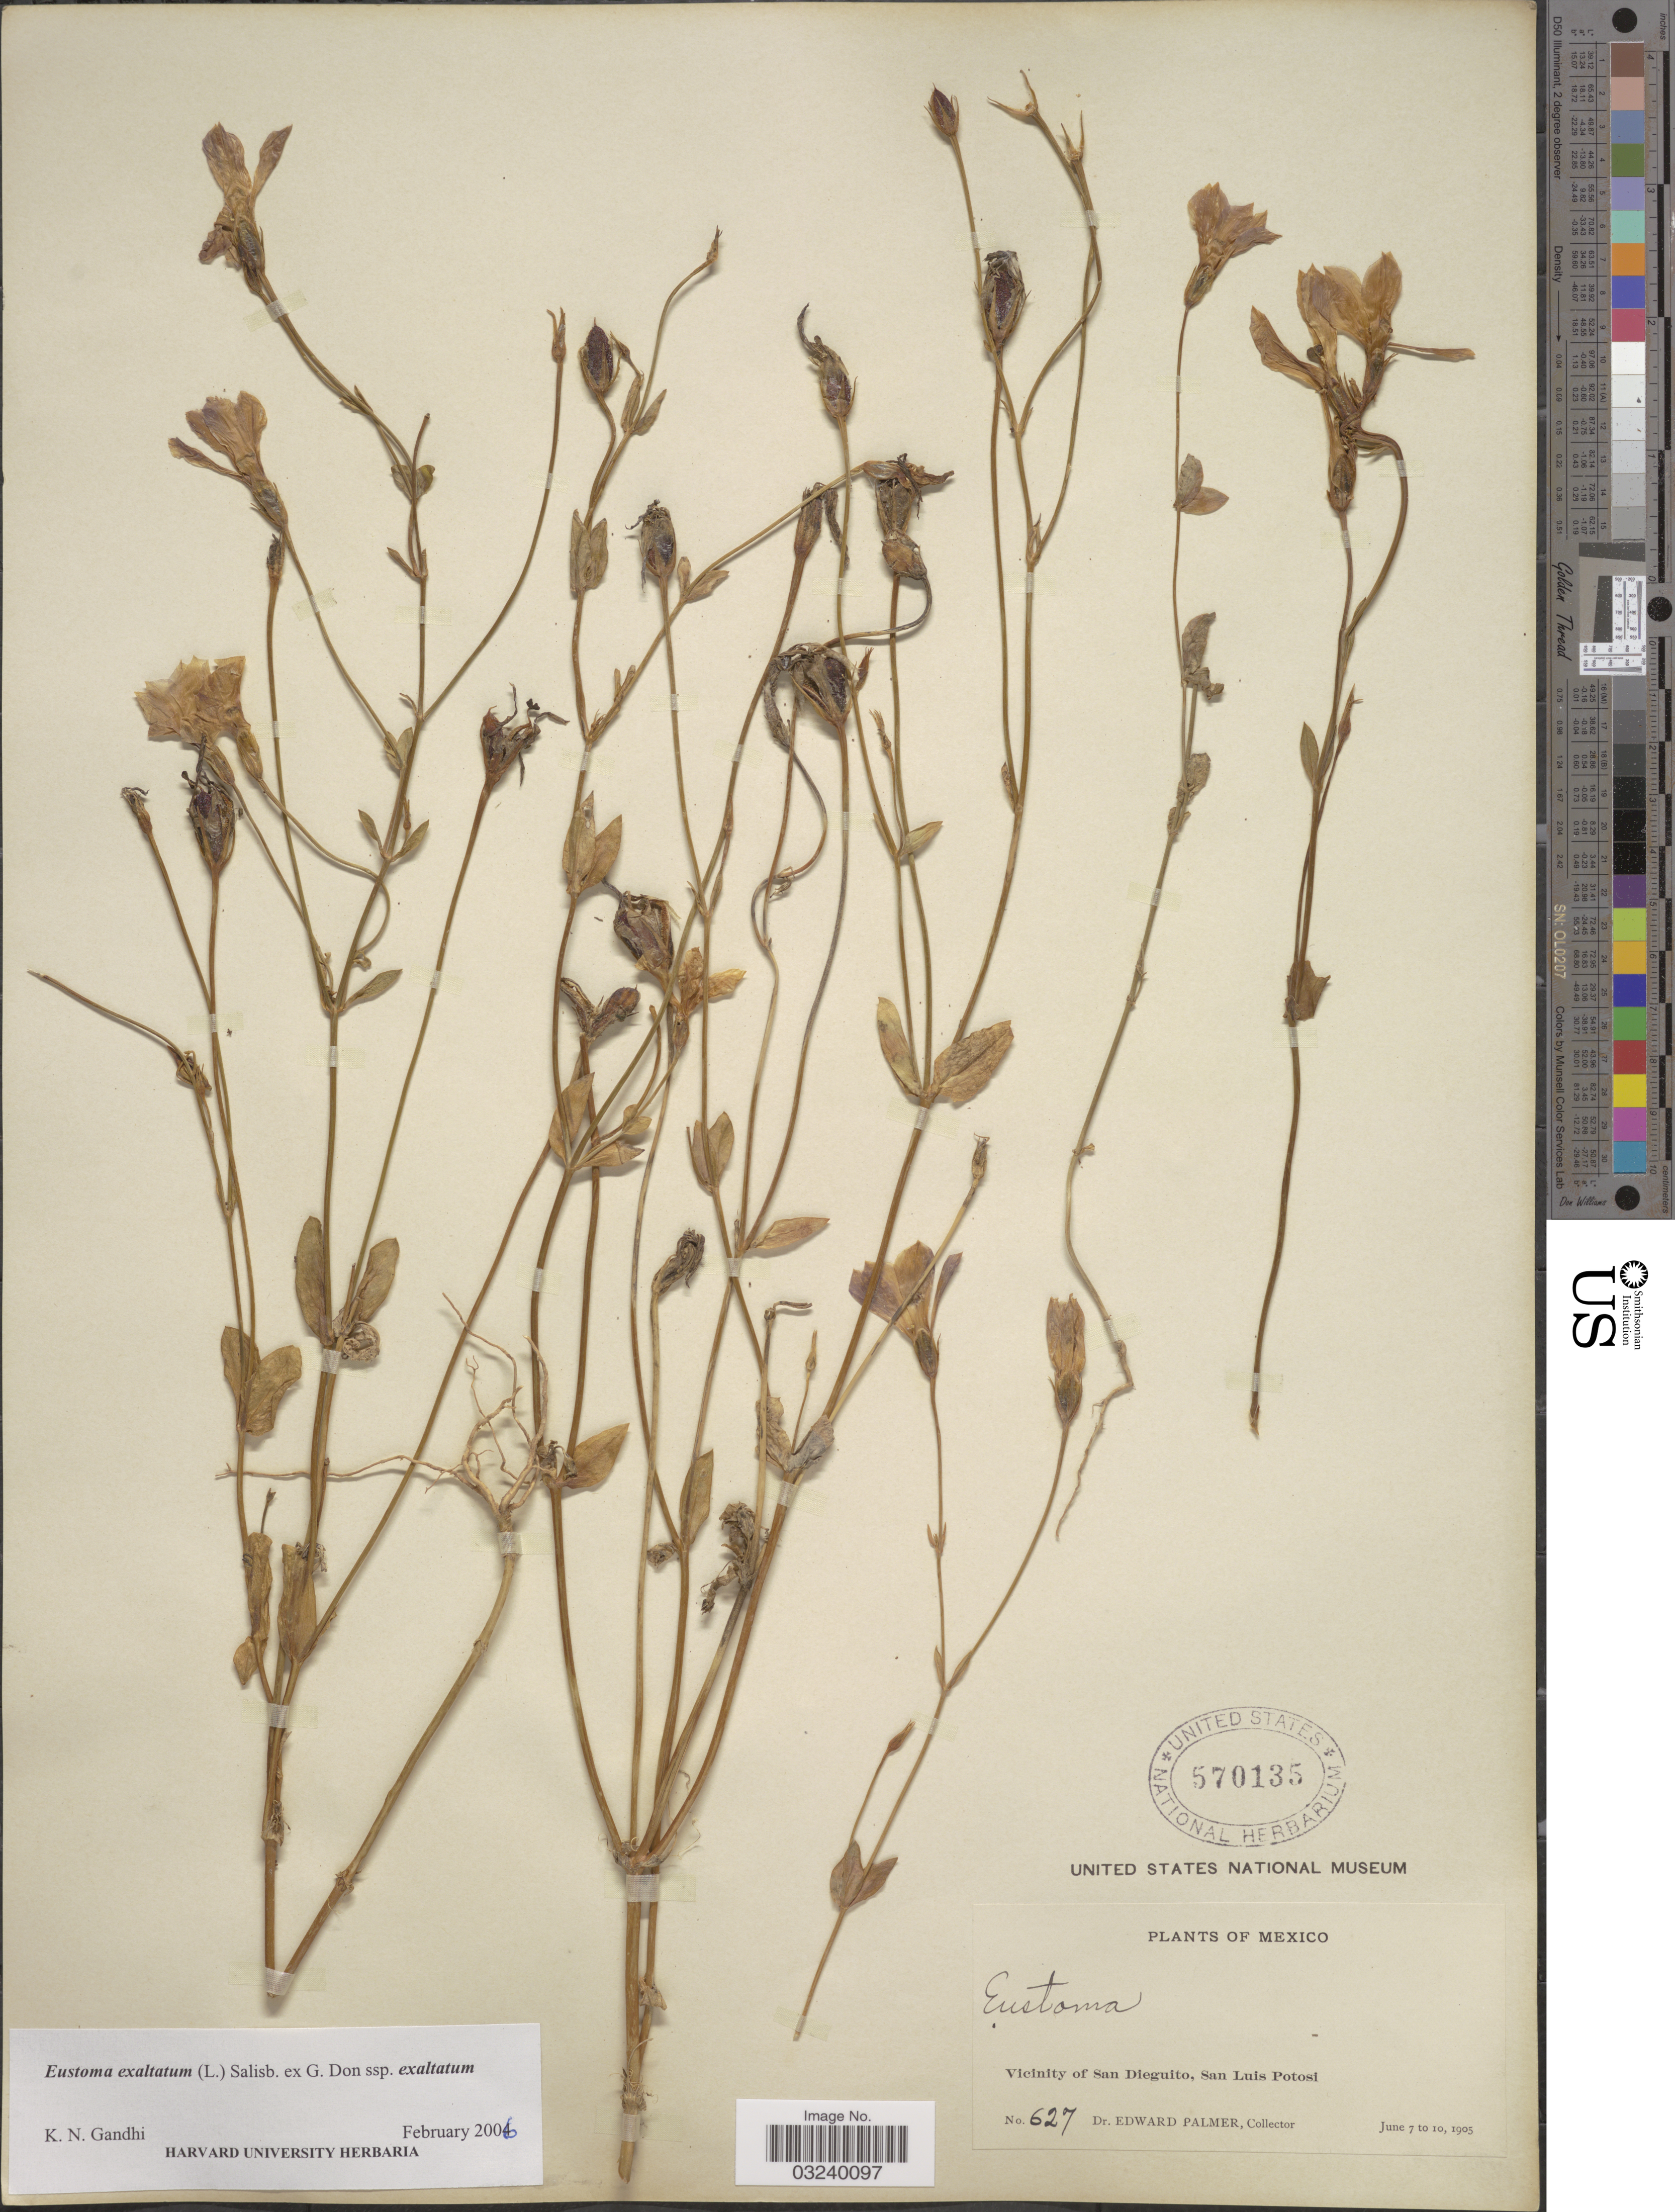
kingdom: Plantae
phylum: Tracheophyta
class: Magnoliopsida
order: Gentianales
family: Gentianaceae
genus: Eustoma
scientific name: Eustoma exaltatum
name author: (L.) Salisb. ex Don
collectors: E. Palmer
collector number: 627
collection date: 1905-06-07/1905-06-10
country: Mexico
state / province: San Luis Potosí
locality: Vicinity of San Dieguito.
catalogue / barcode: US 570135